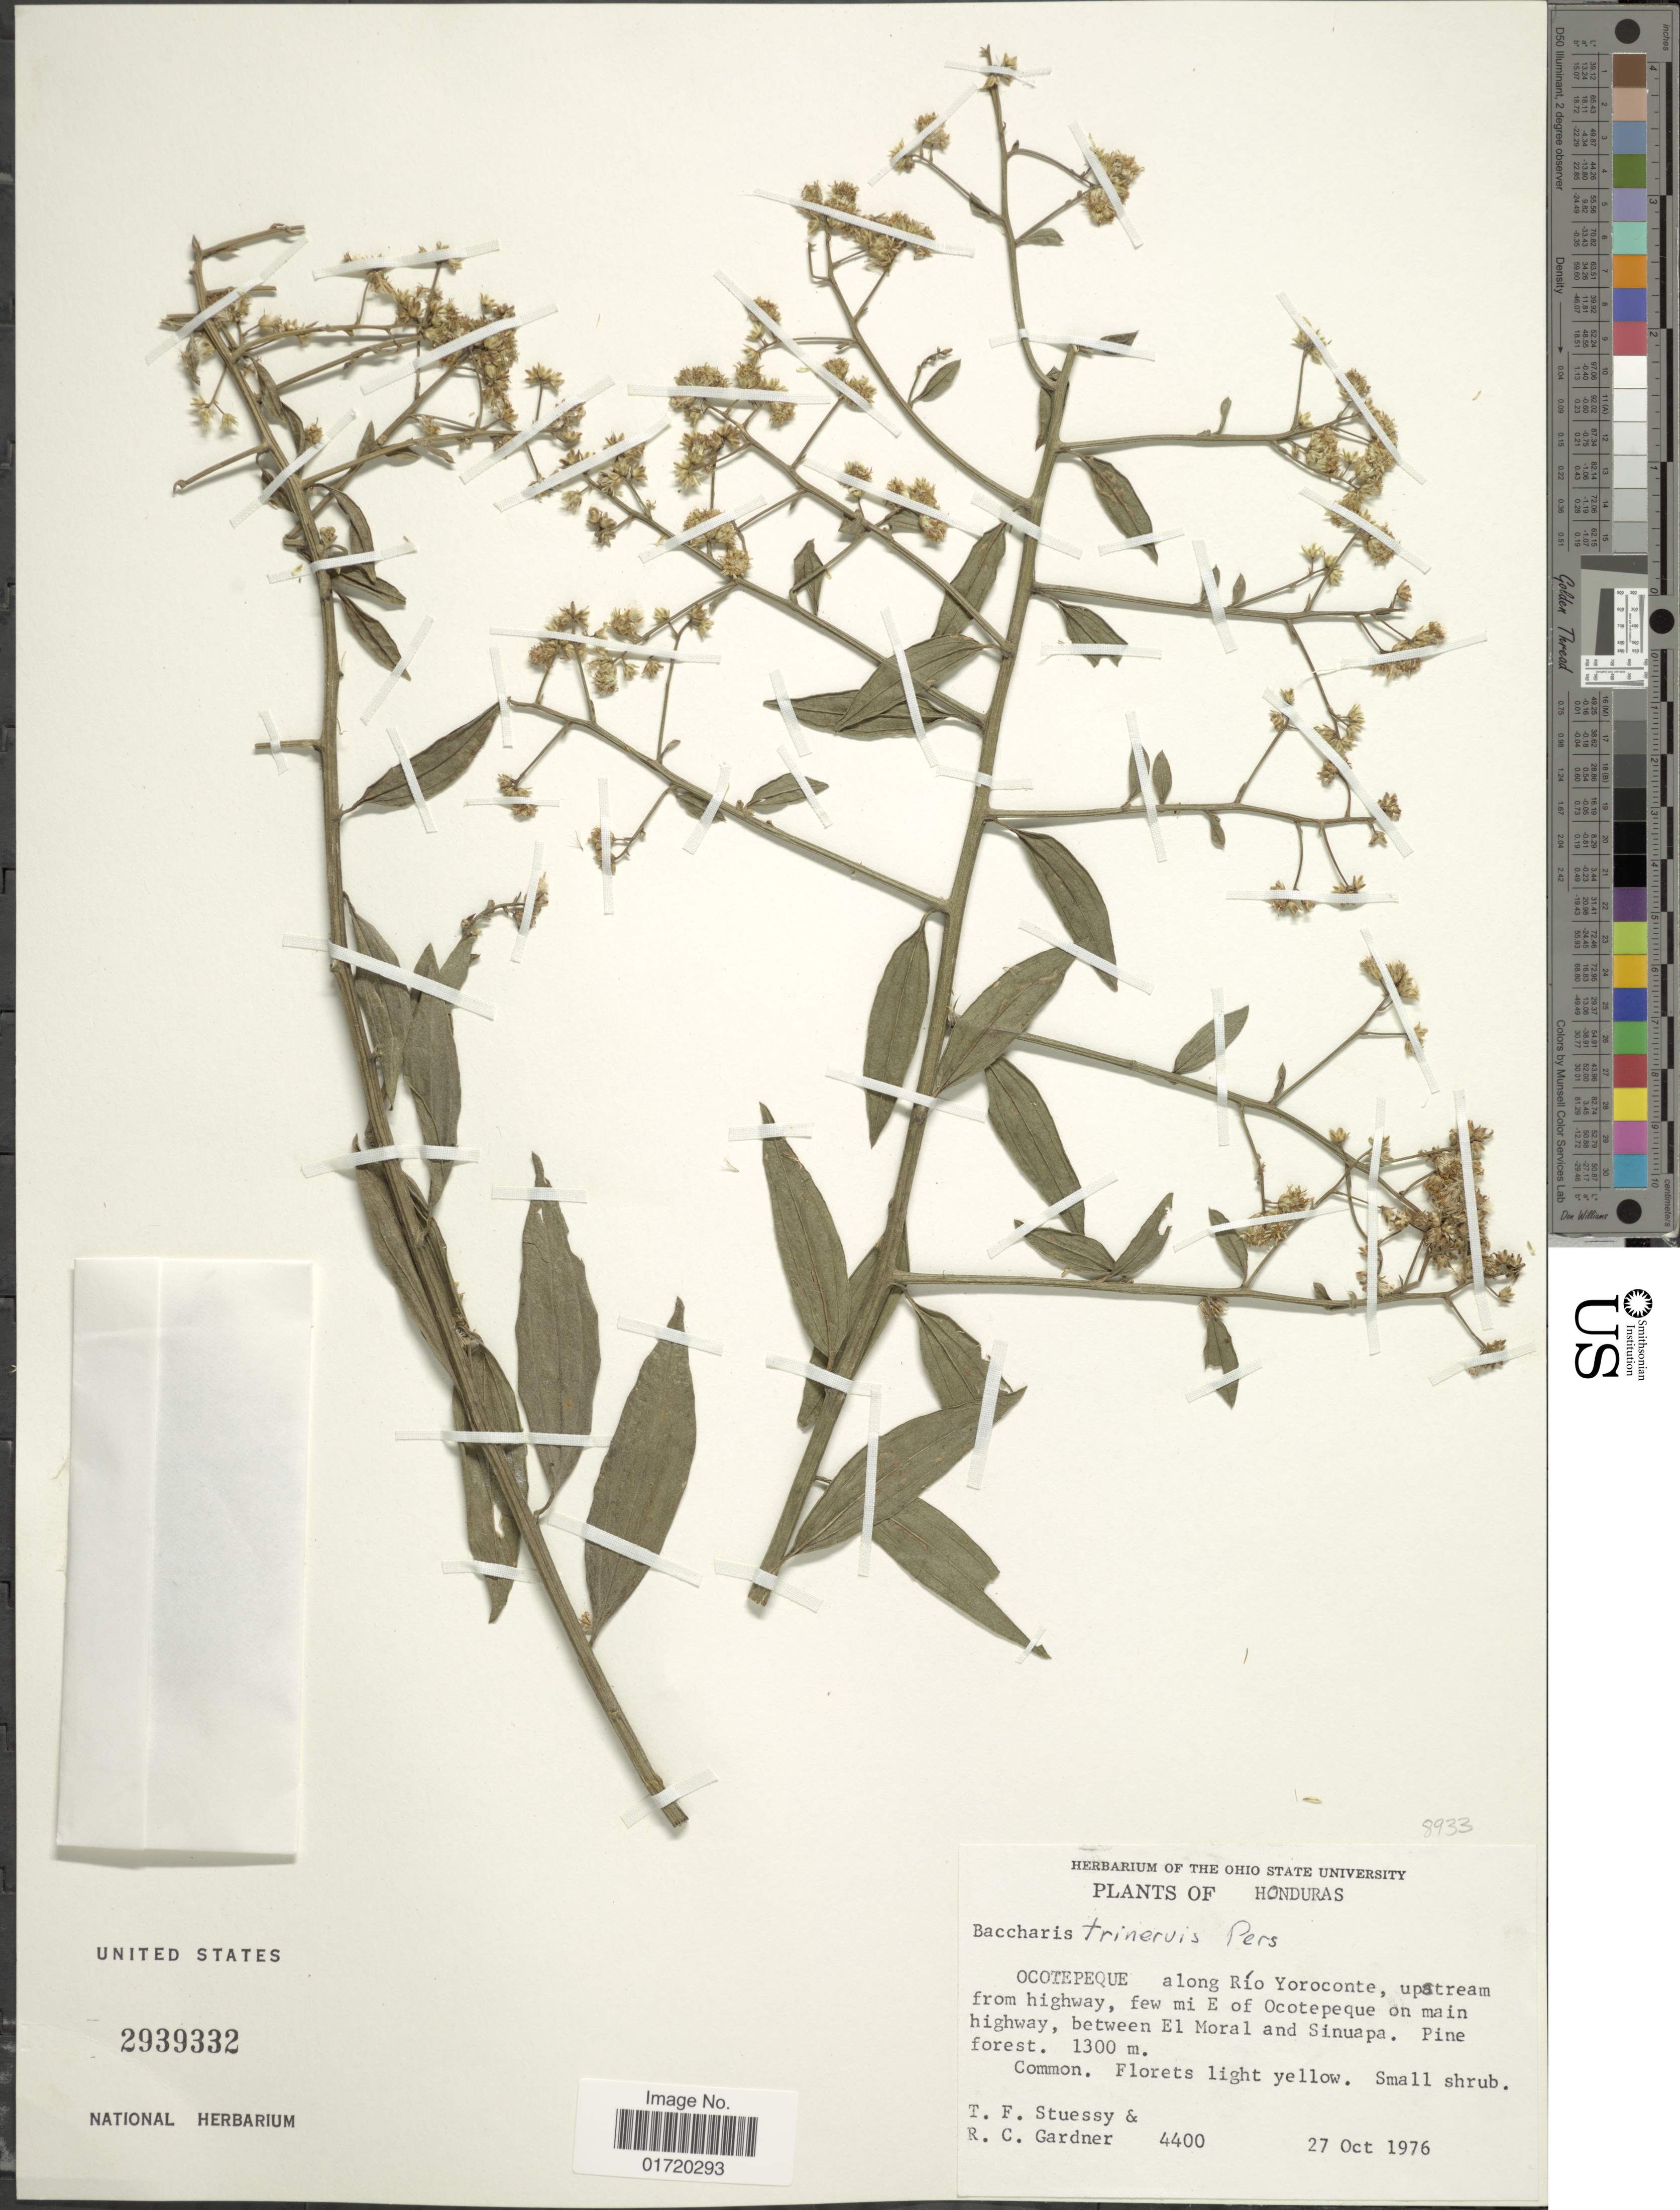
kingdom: Plantae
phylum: Tracheophyta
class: Magnoliopsida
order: Asterales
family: Asteraceae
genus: Baccharis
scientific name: Baccharis trinervis var. rhexioides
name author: (Kunth) Baker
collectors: T. Stuessy & R. C. Gardner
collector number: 4400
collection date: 1976-10-27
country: Honduras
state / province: Ocotepeque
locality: Along Rio Yoroconte, upstream from highway, few mi E of Ocotepeque on main highway, between El Moral and Sinuapa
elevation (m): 1300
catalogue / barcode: US 2939332